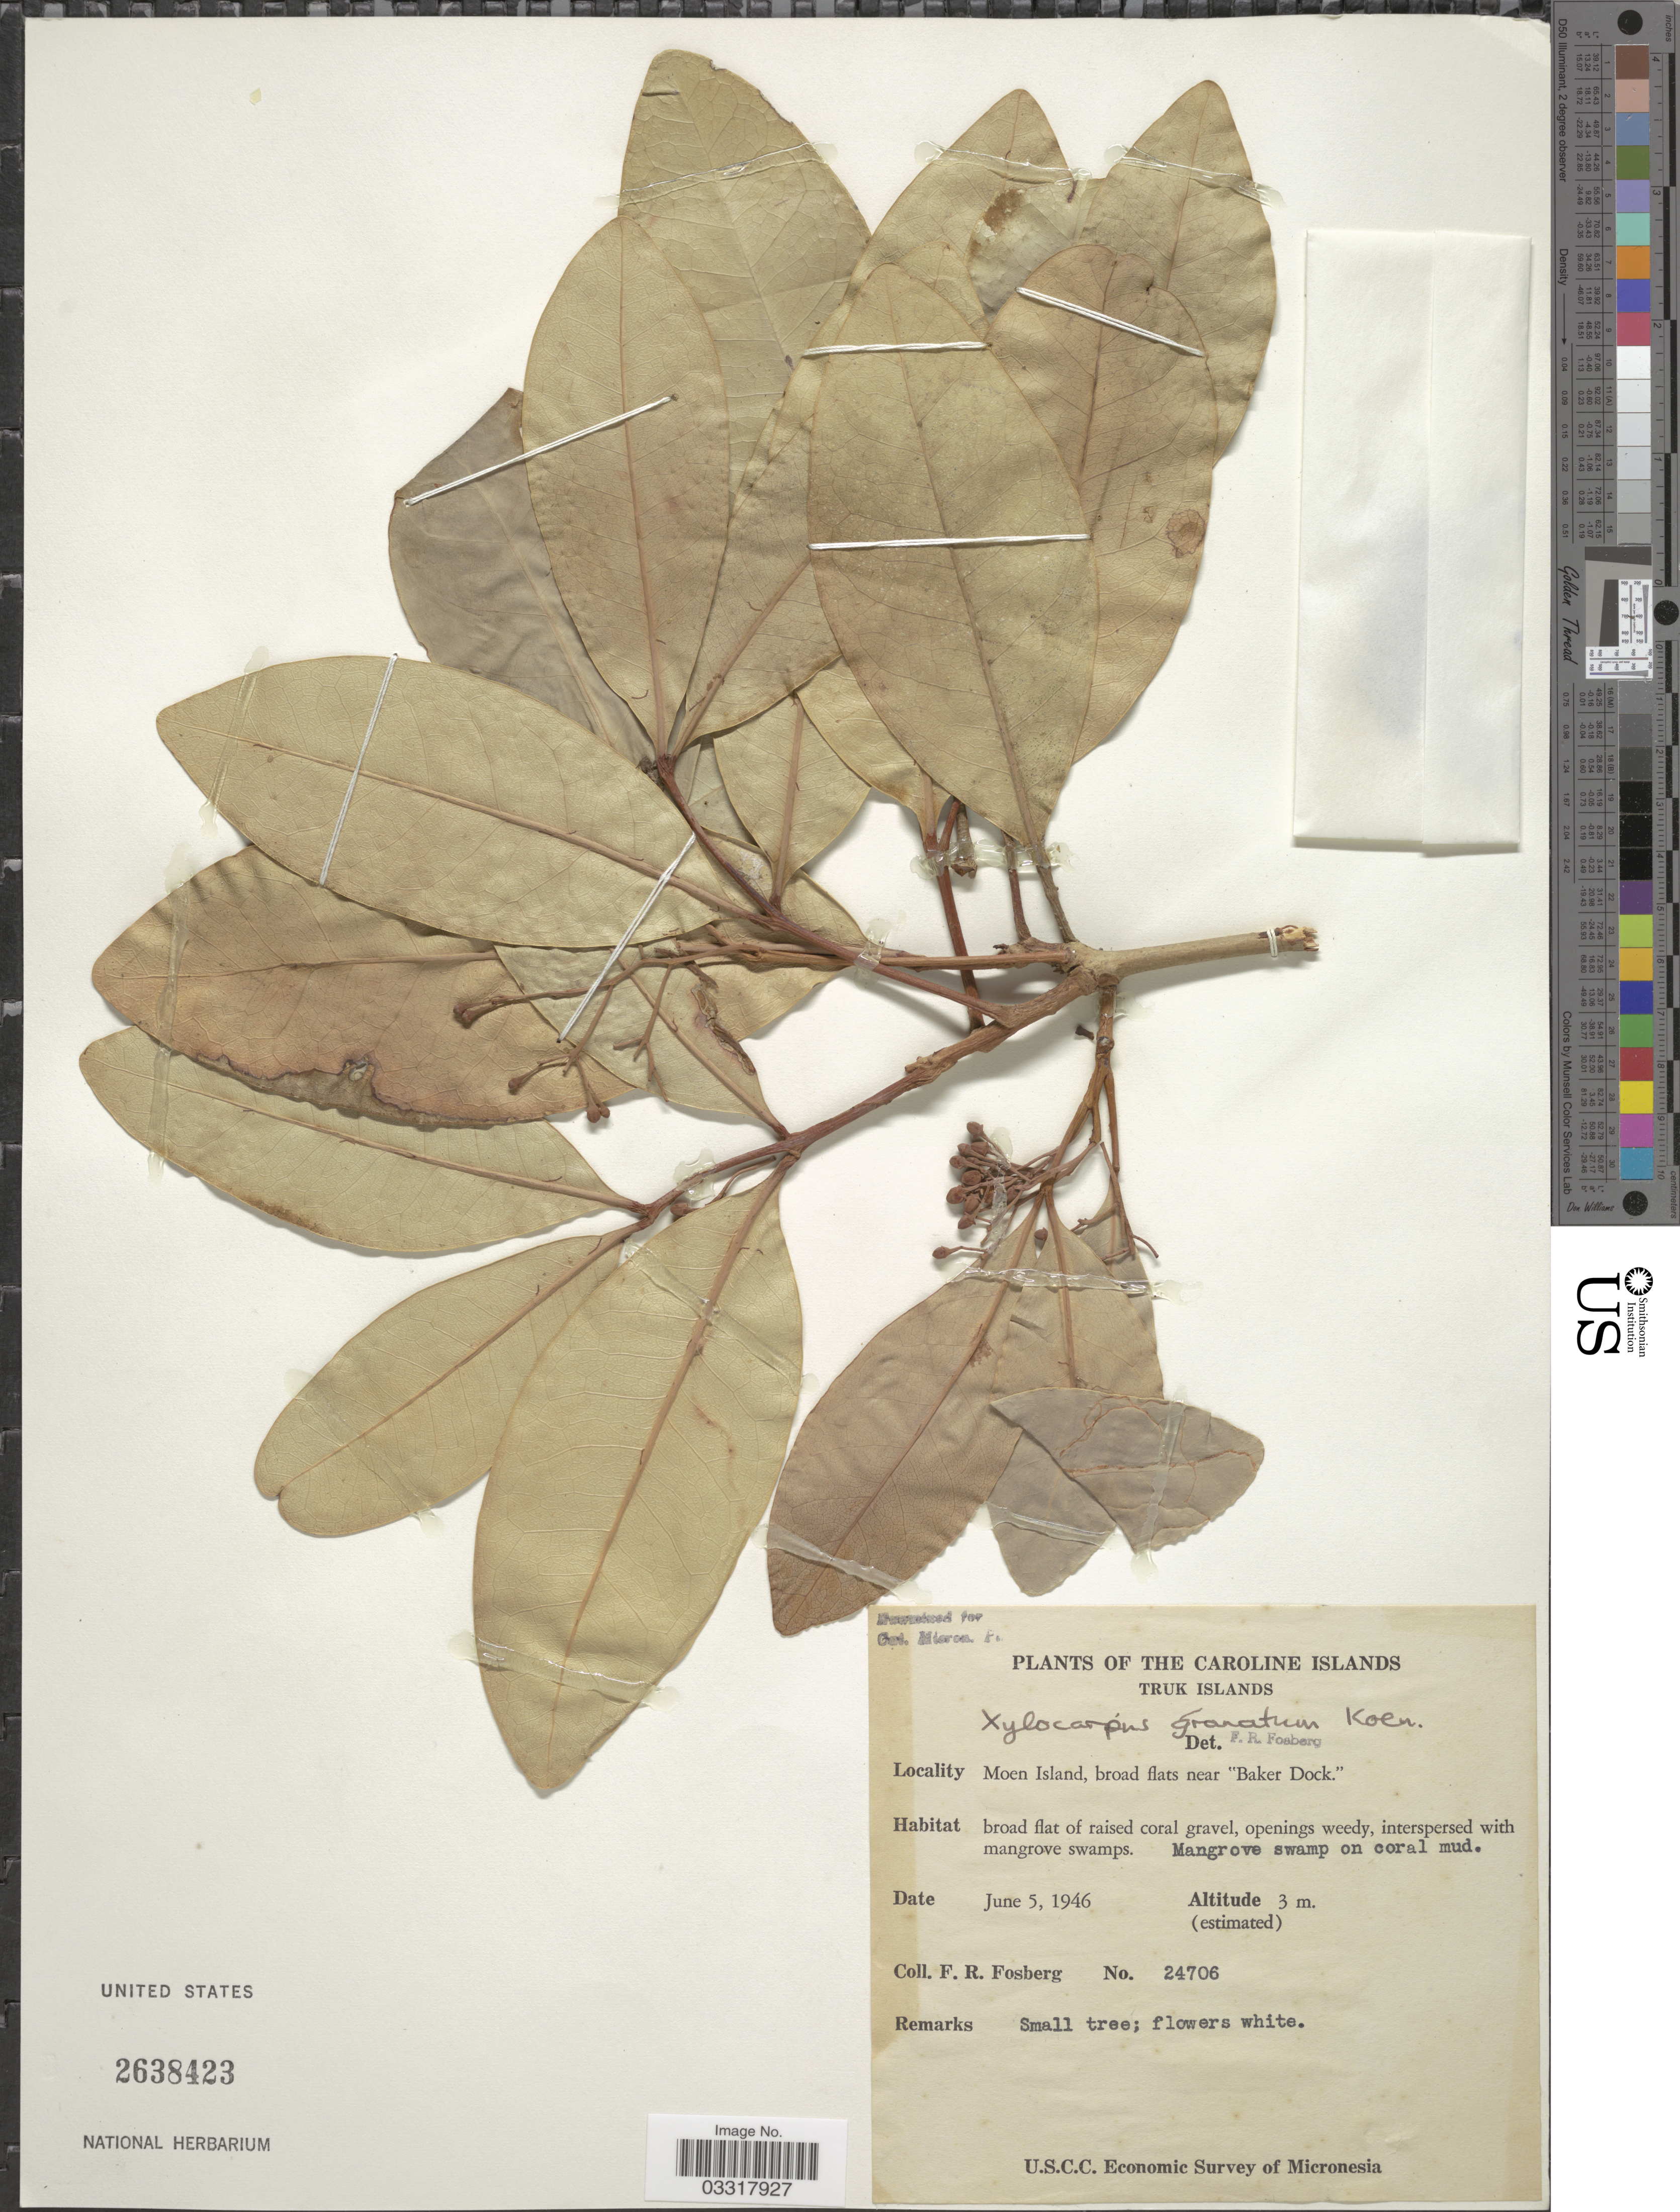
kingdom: Plantae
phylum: Tracheophyta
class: Magnoliopsida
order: Sapindales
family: Meliaceae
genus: Xylocarpus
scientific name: Xylocarpus granatum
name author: J. Koenig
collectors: F. R. Fosberg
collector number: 24706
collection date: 1946-06-05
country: Micronesia, Federated States of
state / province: Truk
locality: The Caroline Islands. Truk Islands. Moen Island, broad flats near "Baker Dock".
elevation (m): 3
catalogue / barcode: US 2638423